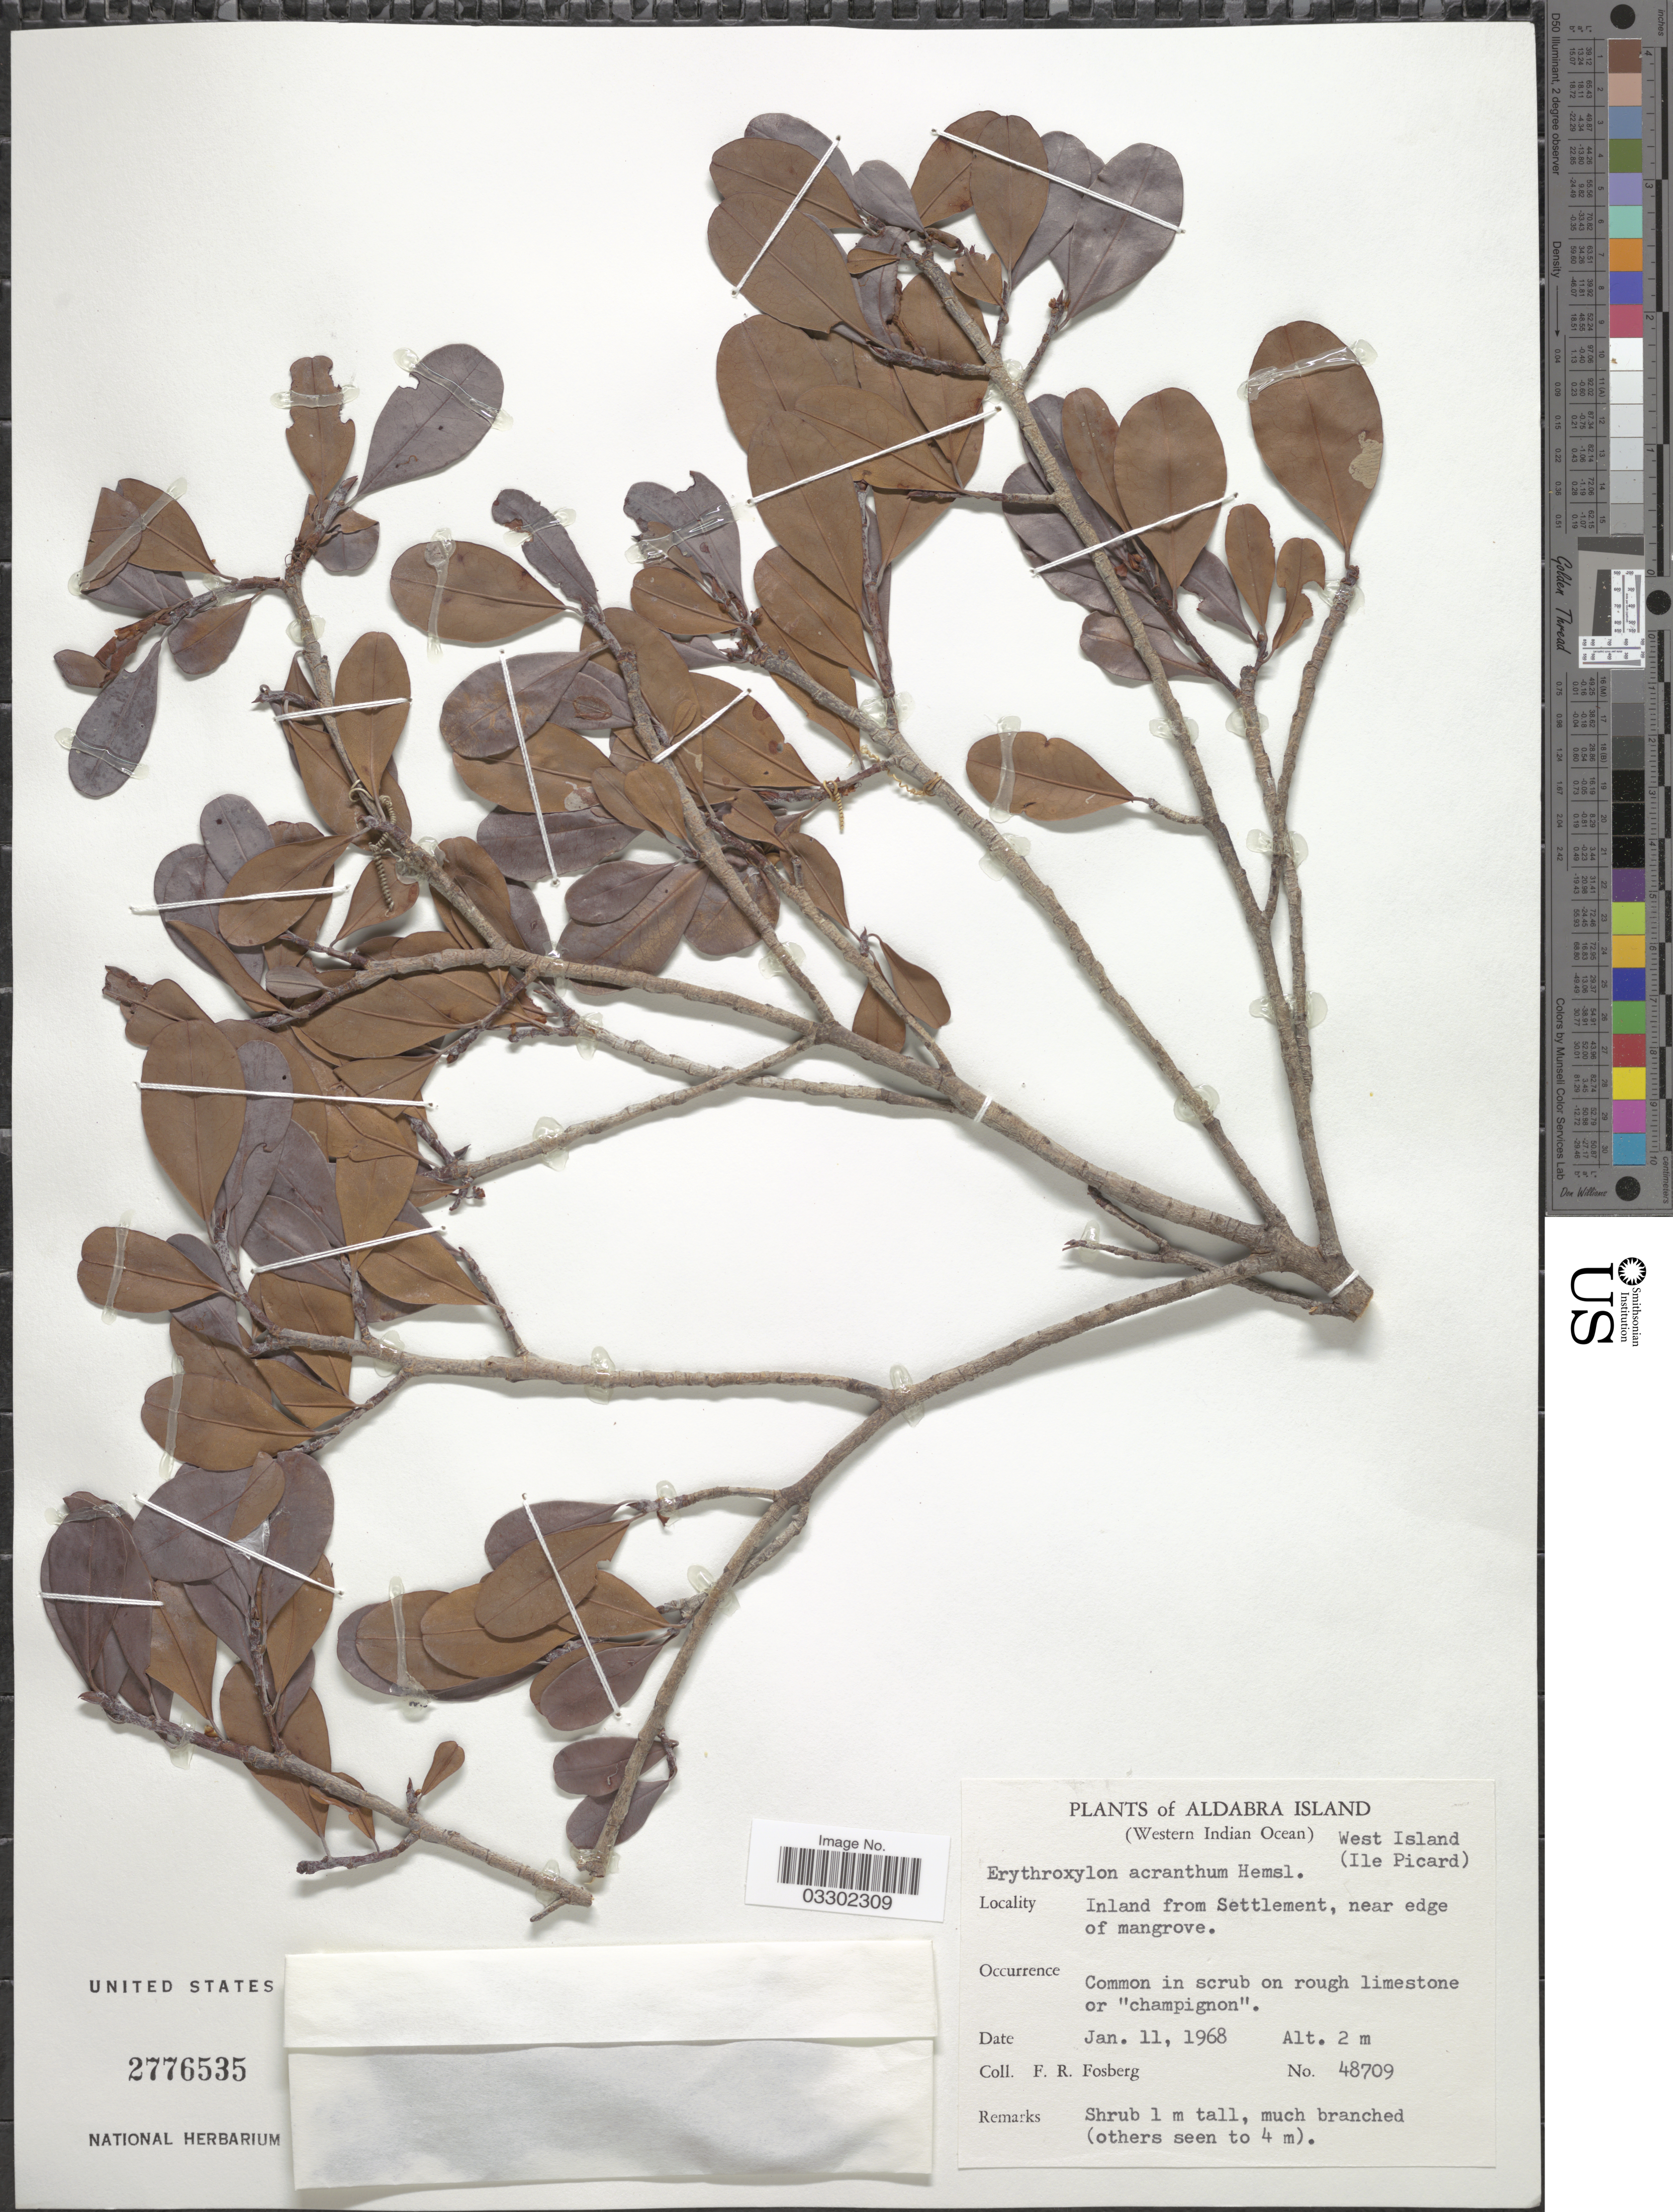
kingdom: Plantae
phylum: Tracheophyta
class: Magnoliopsida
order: Malpighiales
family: Erythroxylaceae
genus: Erythroxylum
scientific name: Erythroxylum acranthum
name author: Hemsl.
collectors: F. R. Fosberg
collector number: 48709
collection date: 1968-01-11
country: Seychelles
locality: Aldabra Island (Western Indian Ocean). West Island (Ile Picard). Inland from Settlement, near edge of mangrove.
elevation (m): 2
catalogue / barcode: US 2776535